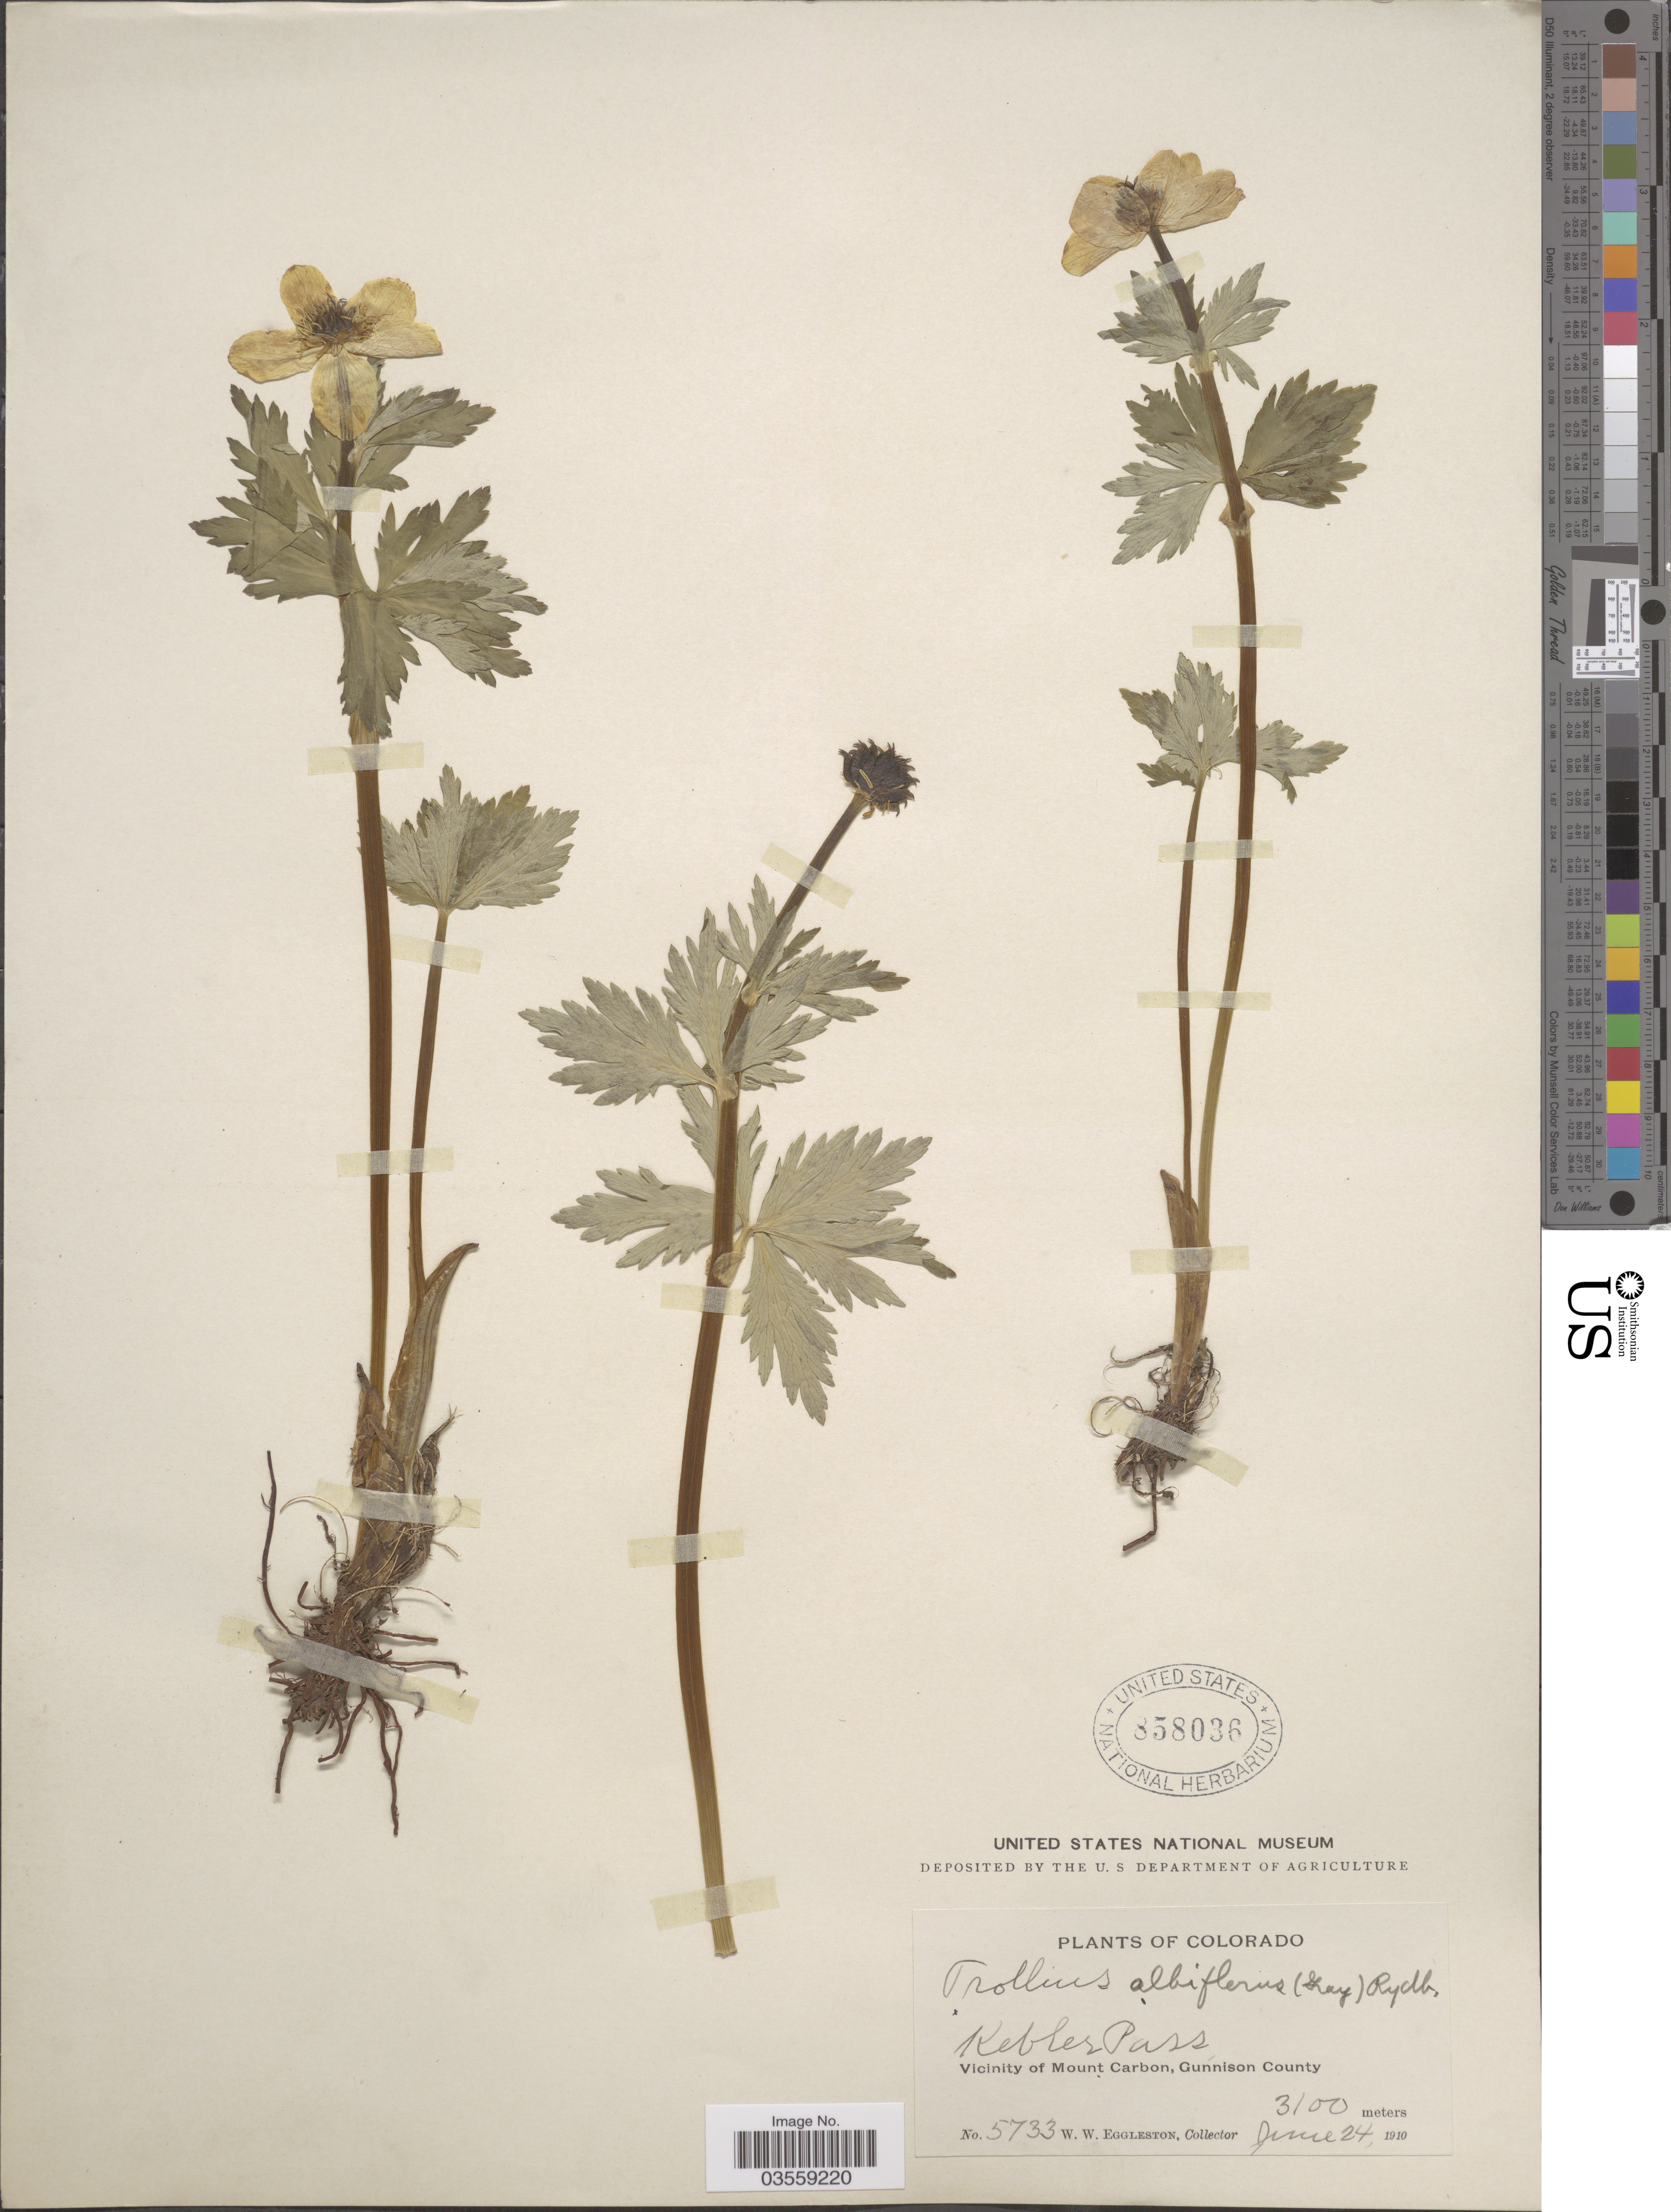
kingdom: Plantae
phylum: Tracheophyta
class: Magnoliopsida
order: Ranunculales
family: Ranunculaceae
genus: Trollius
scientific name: Trollius laxus var. albiflorus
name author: A. Gray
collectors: W. W. Eggleston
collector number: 5733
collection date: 1910-06-24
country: United States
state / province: Colorado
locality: Kebler Pass, Vicinity of Mount Carbon, Gunnison County.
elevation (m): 3100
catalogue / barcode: US 858036